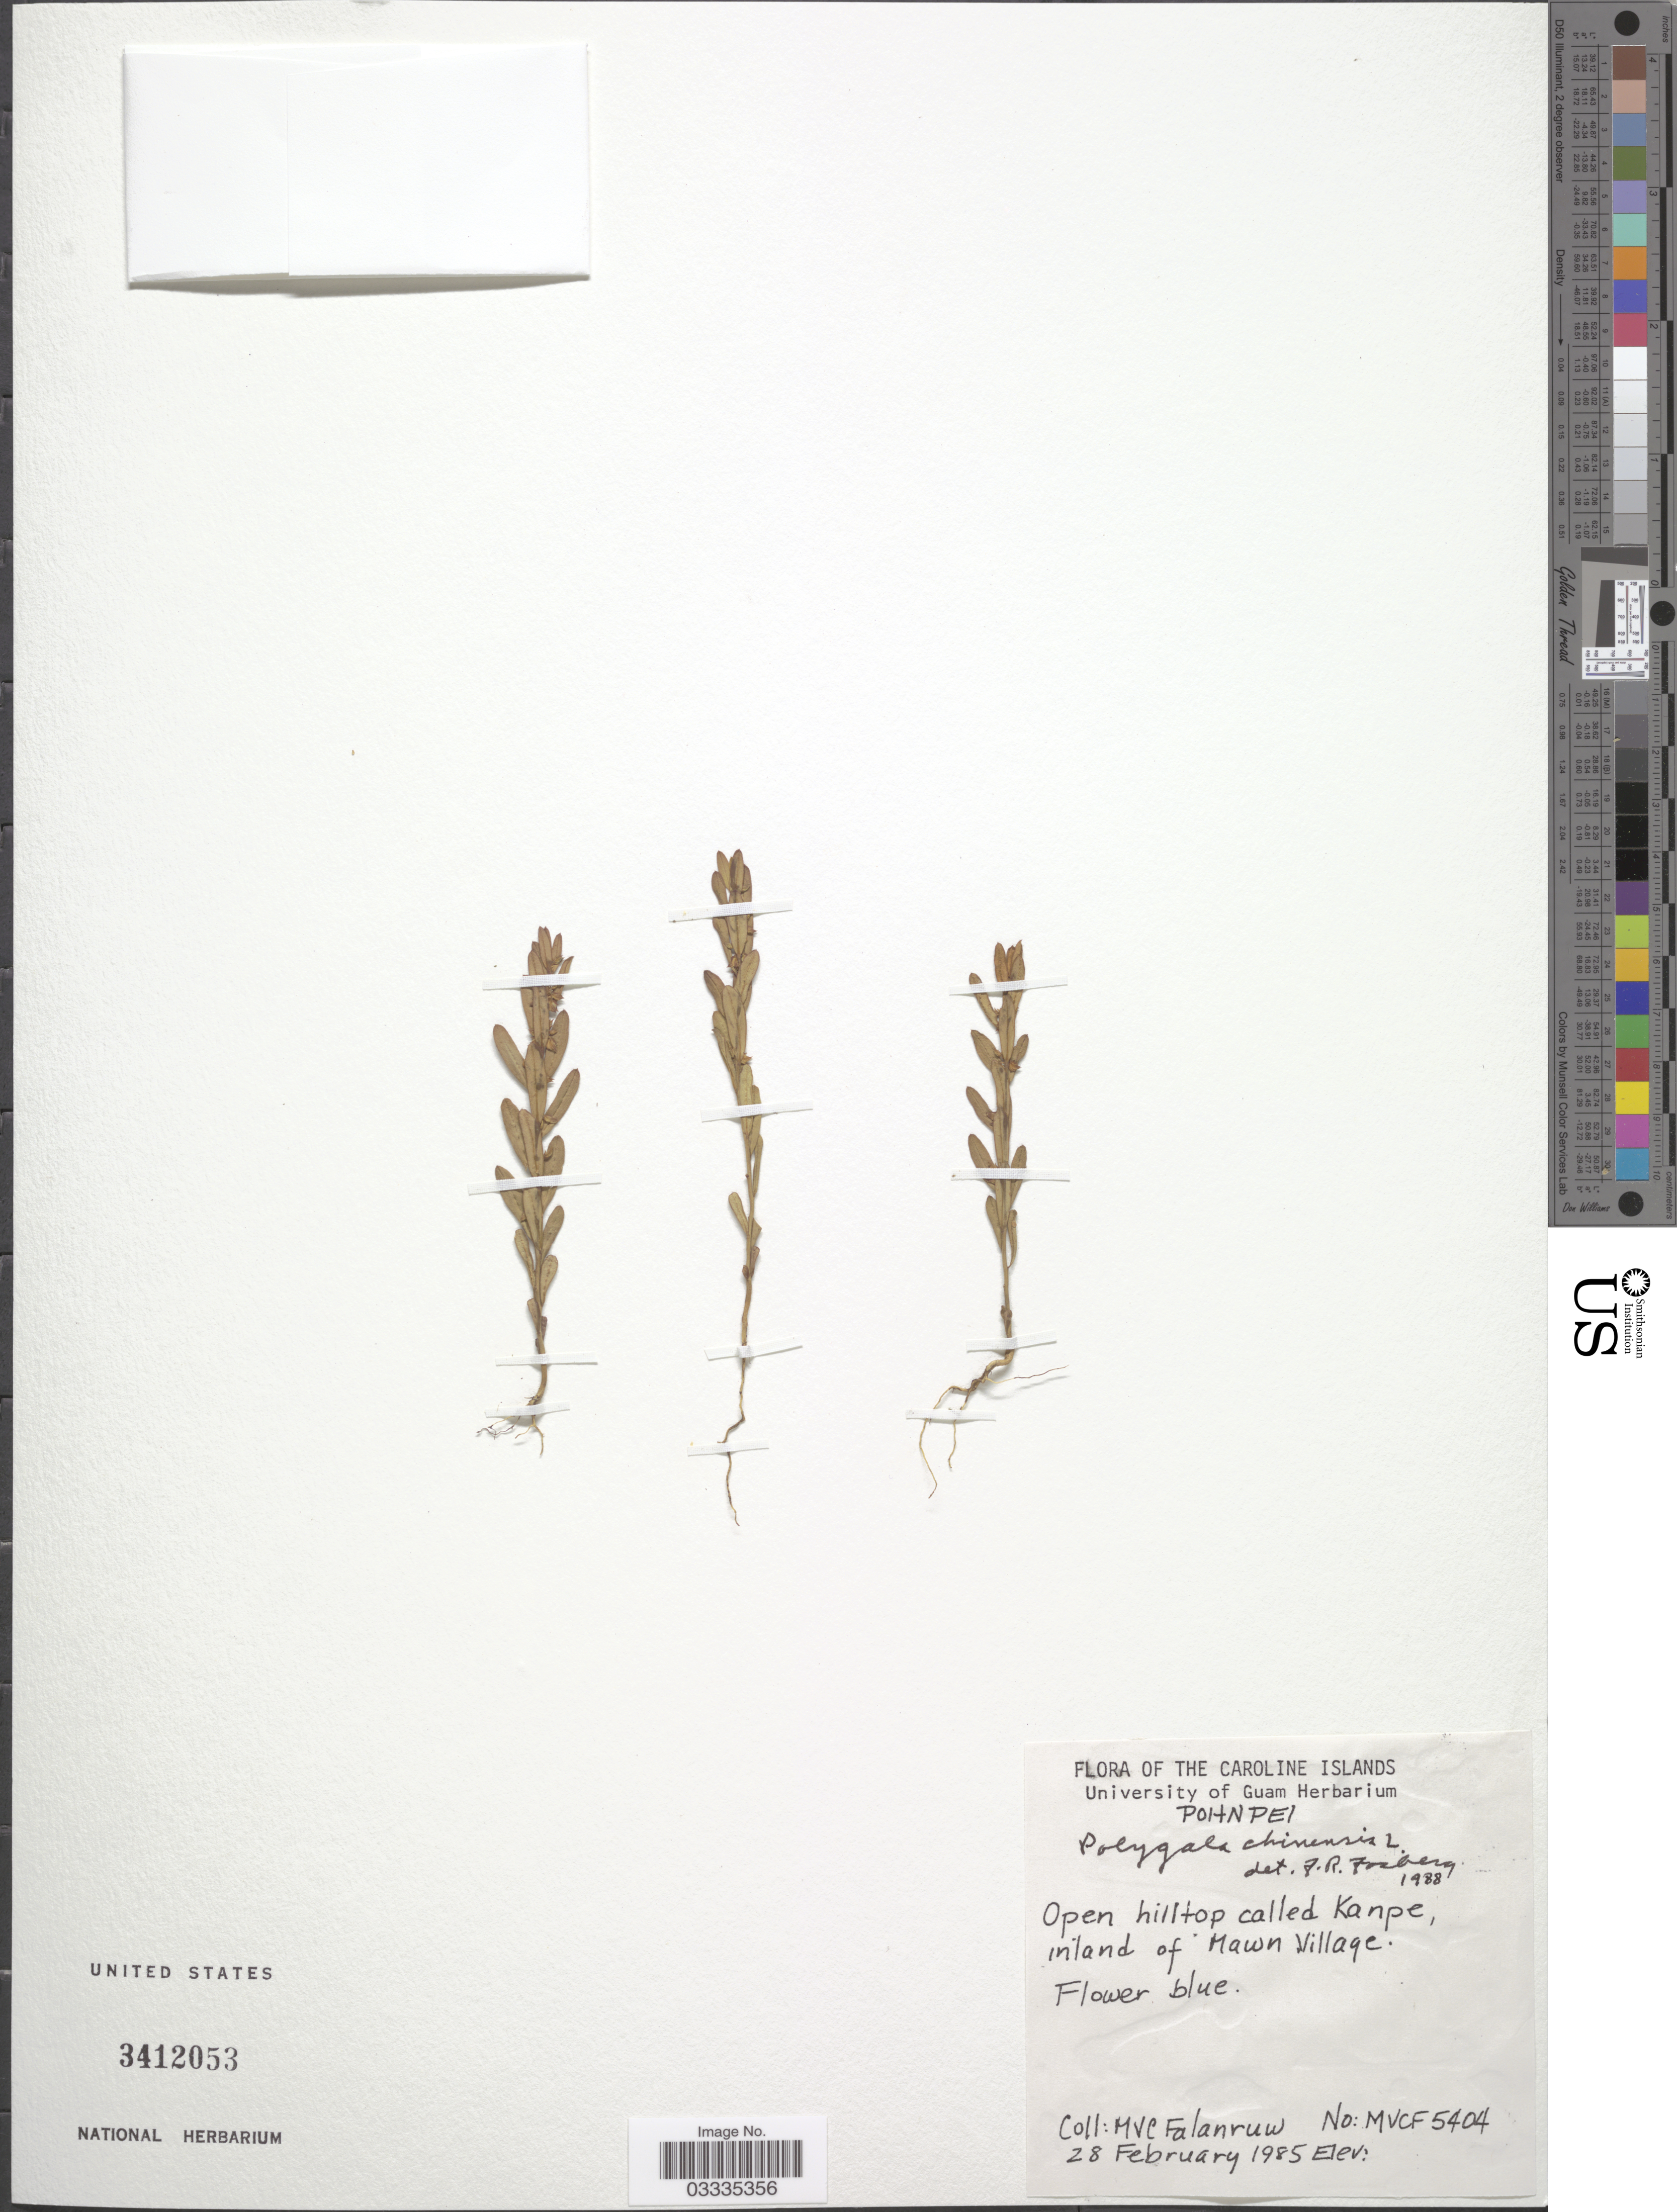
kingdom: Plantae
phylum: Tracheophyta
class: Magnoliopsida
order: Fabales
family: Polygalaceae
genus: Polygala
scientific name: Polygala chinensis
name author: L.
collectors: M. V. Falanruw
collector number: MVCF5404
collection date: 1985-02-28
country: Micronesia, Federated States of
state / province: Pohnpei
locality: The Caroline Islands. Open hilltop called Kanpe, inland of Hawn Village.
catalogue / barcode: US 3412053